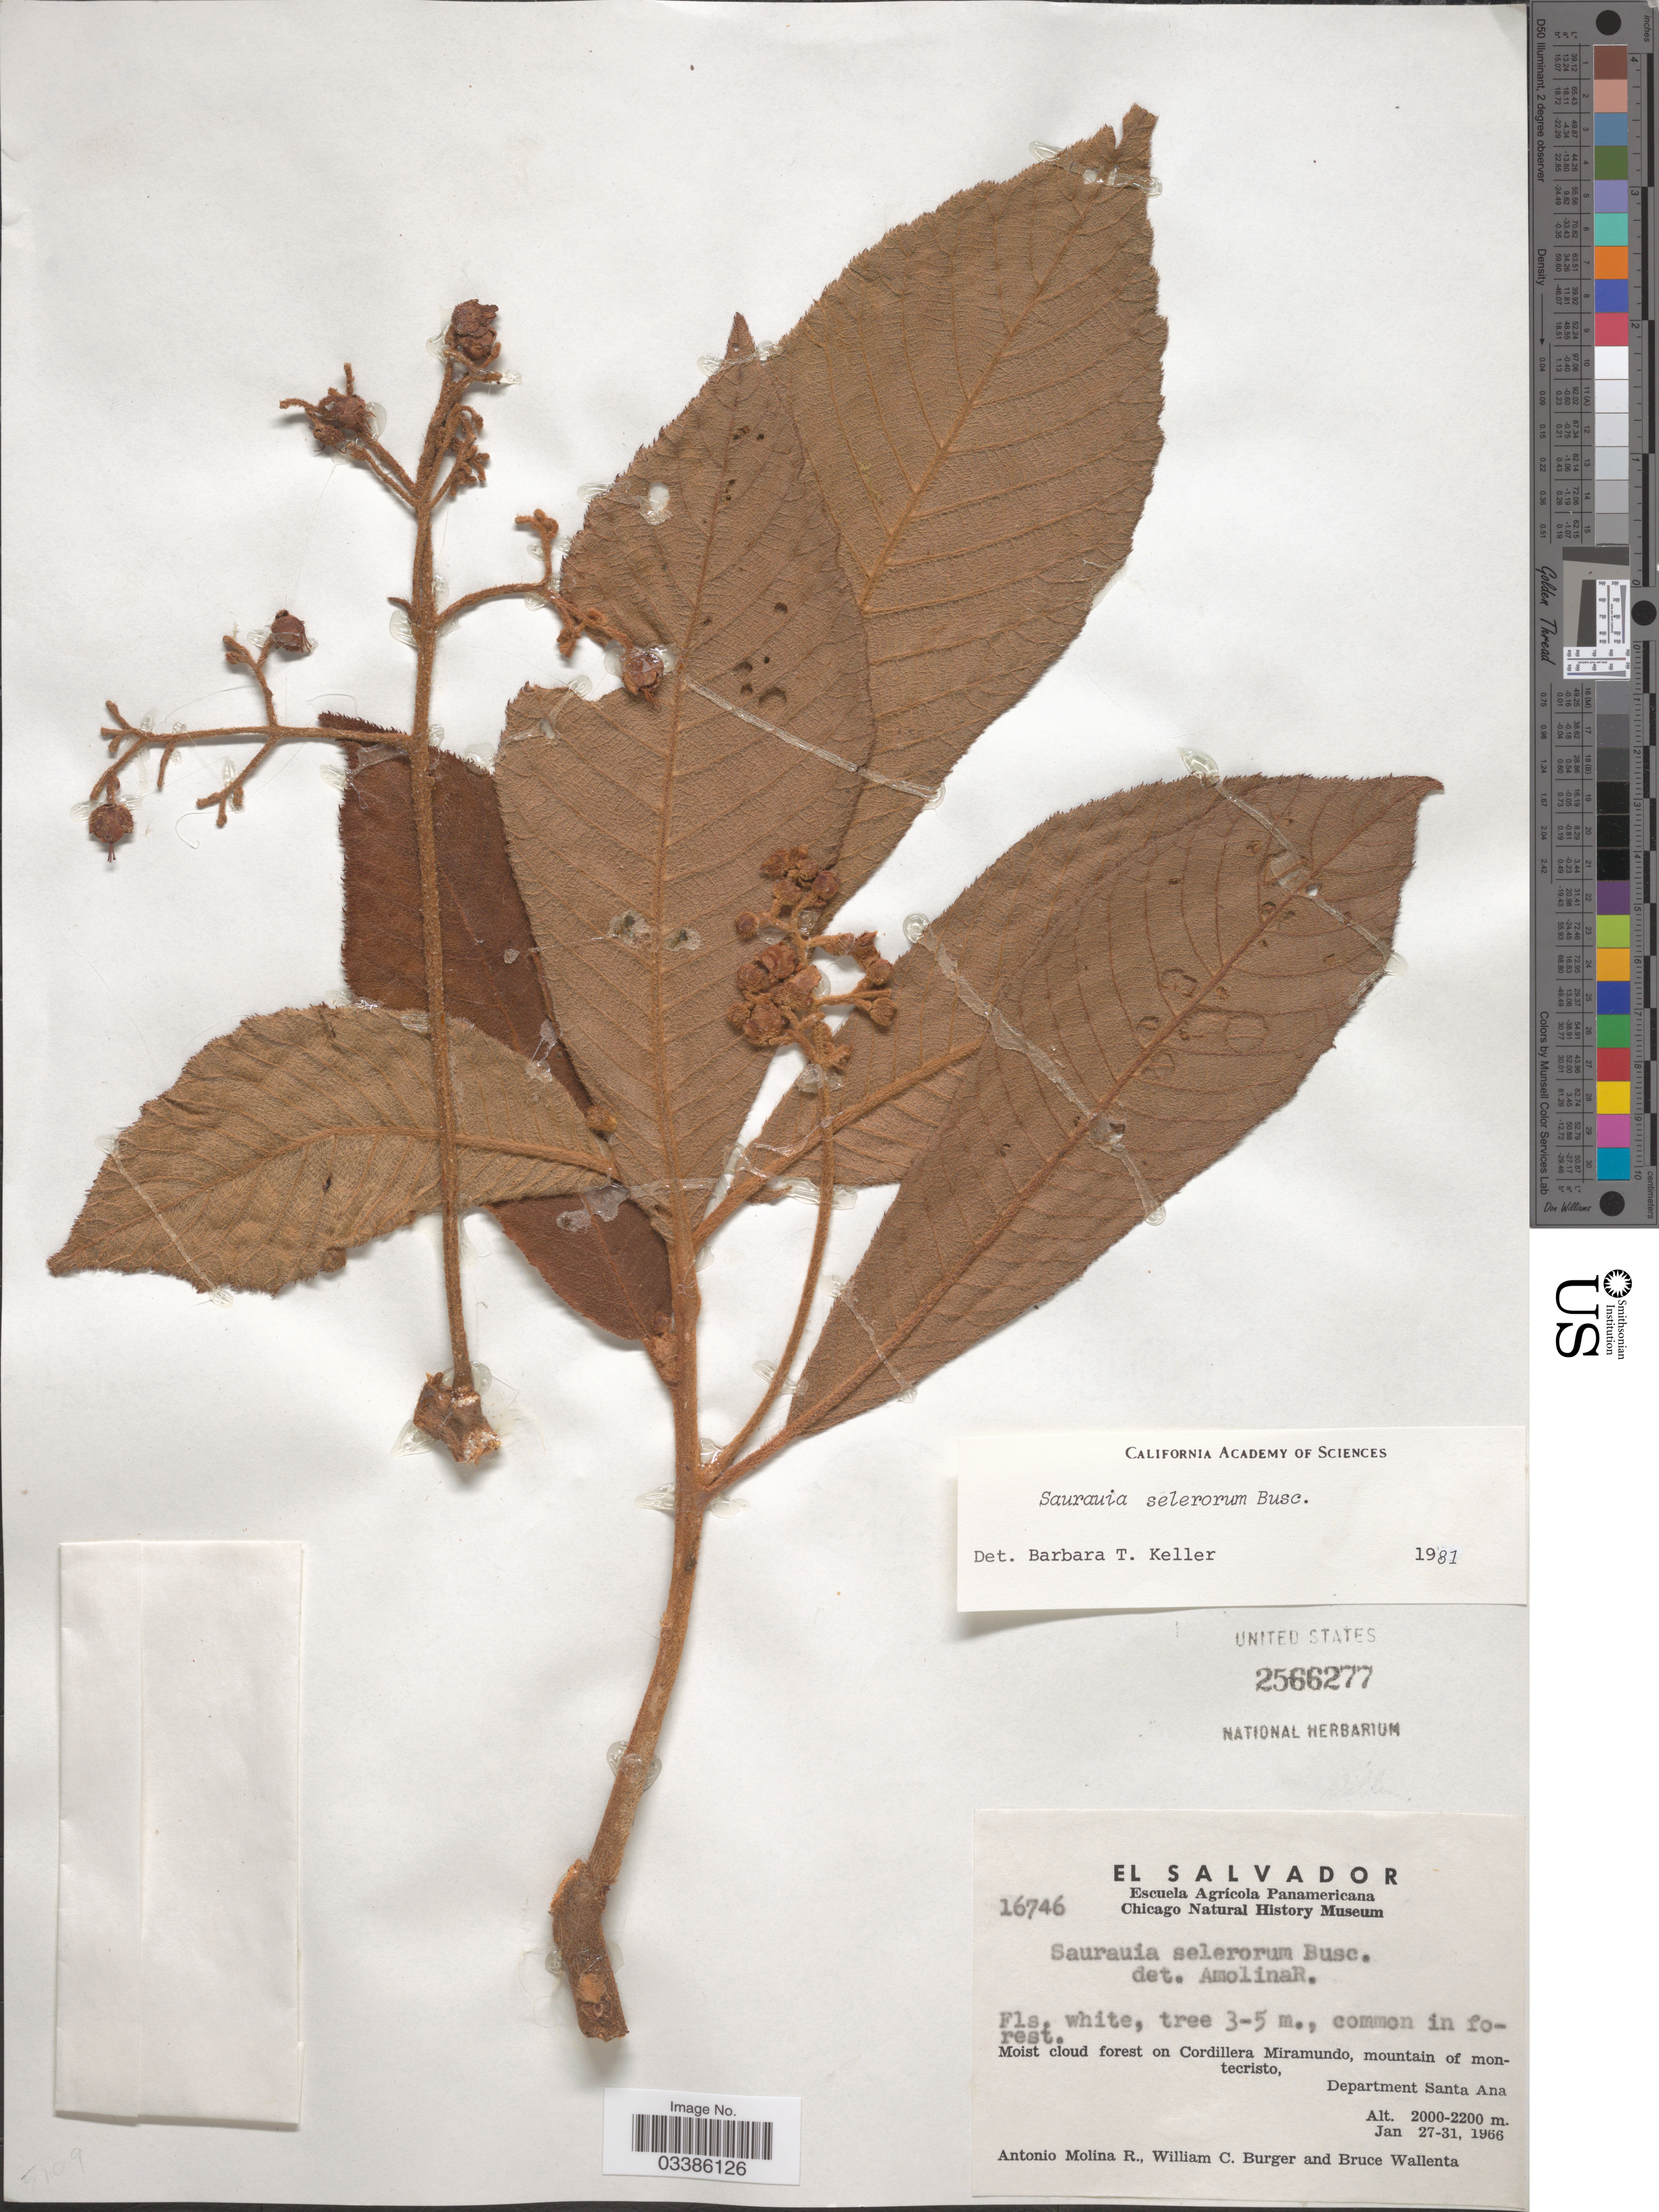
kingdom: Plantae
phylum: Tracheophyta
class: Magnoliopsida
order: Ericales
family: Actinidiaceae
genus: Saurauia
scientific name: Saurauia selerorum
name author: Buscal.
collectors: A. Molina R., W. Burger & B. Wallenta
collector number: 16746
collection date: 1966-01-27/1966-01-31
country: El Salvador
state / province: Santa Ana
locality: Moist cloud forest on Cordillera Miramundo, mountain of montecristo, Department Santa Ana.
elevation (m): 2000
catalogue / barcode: US 2566277